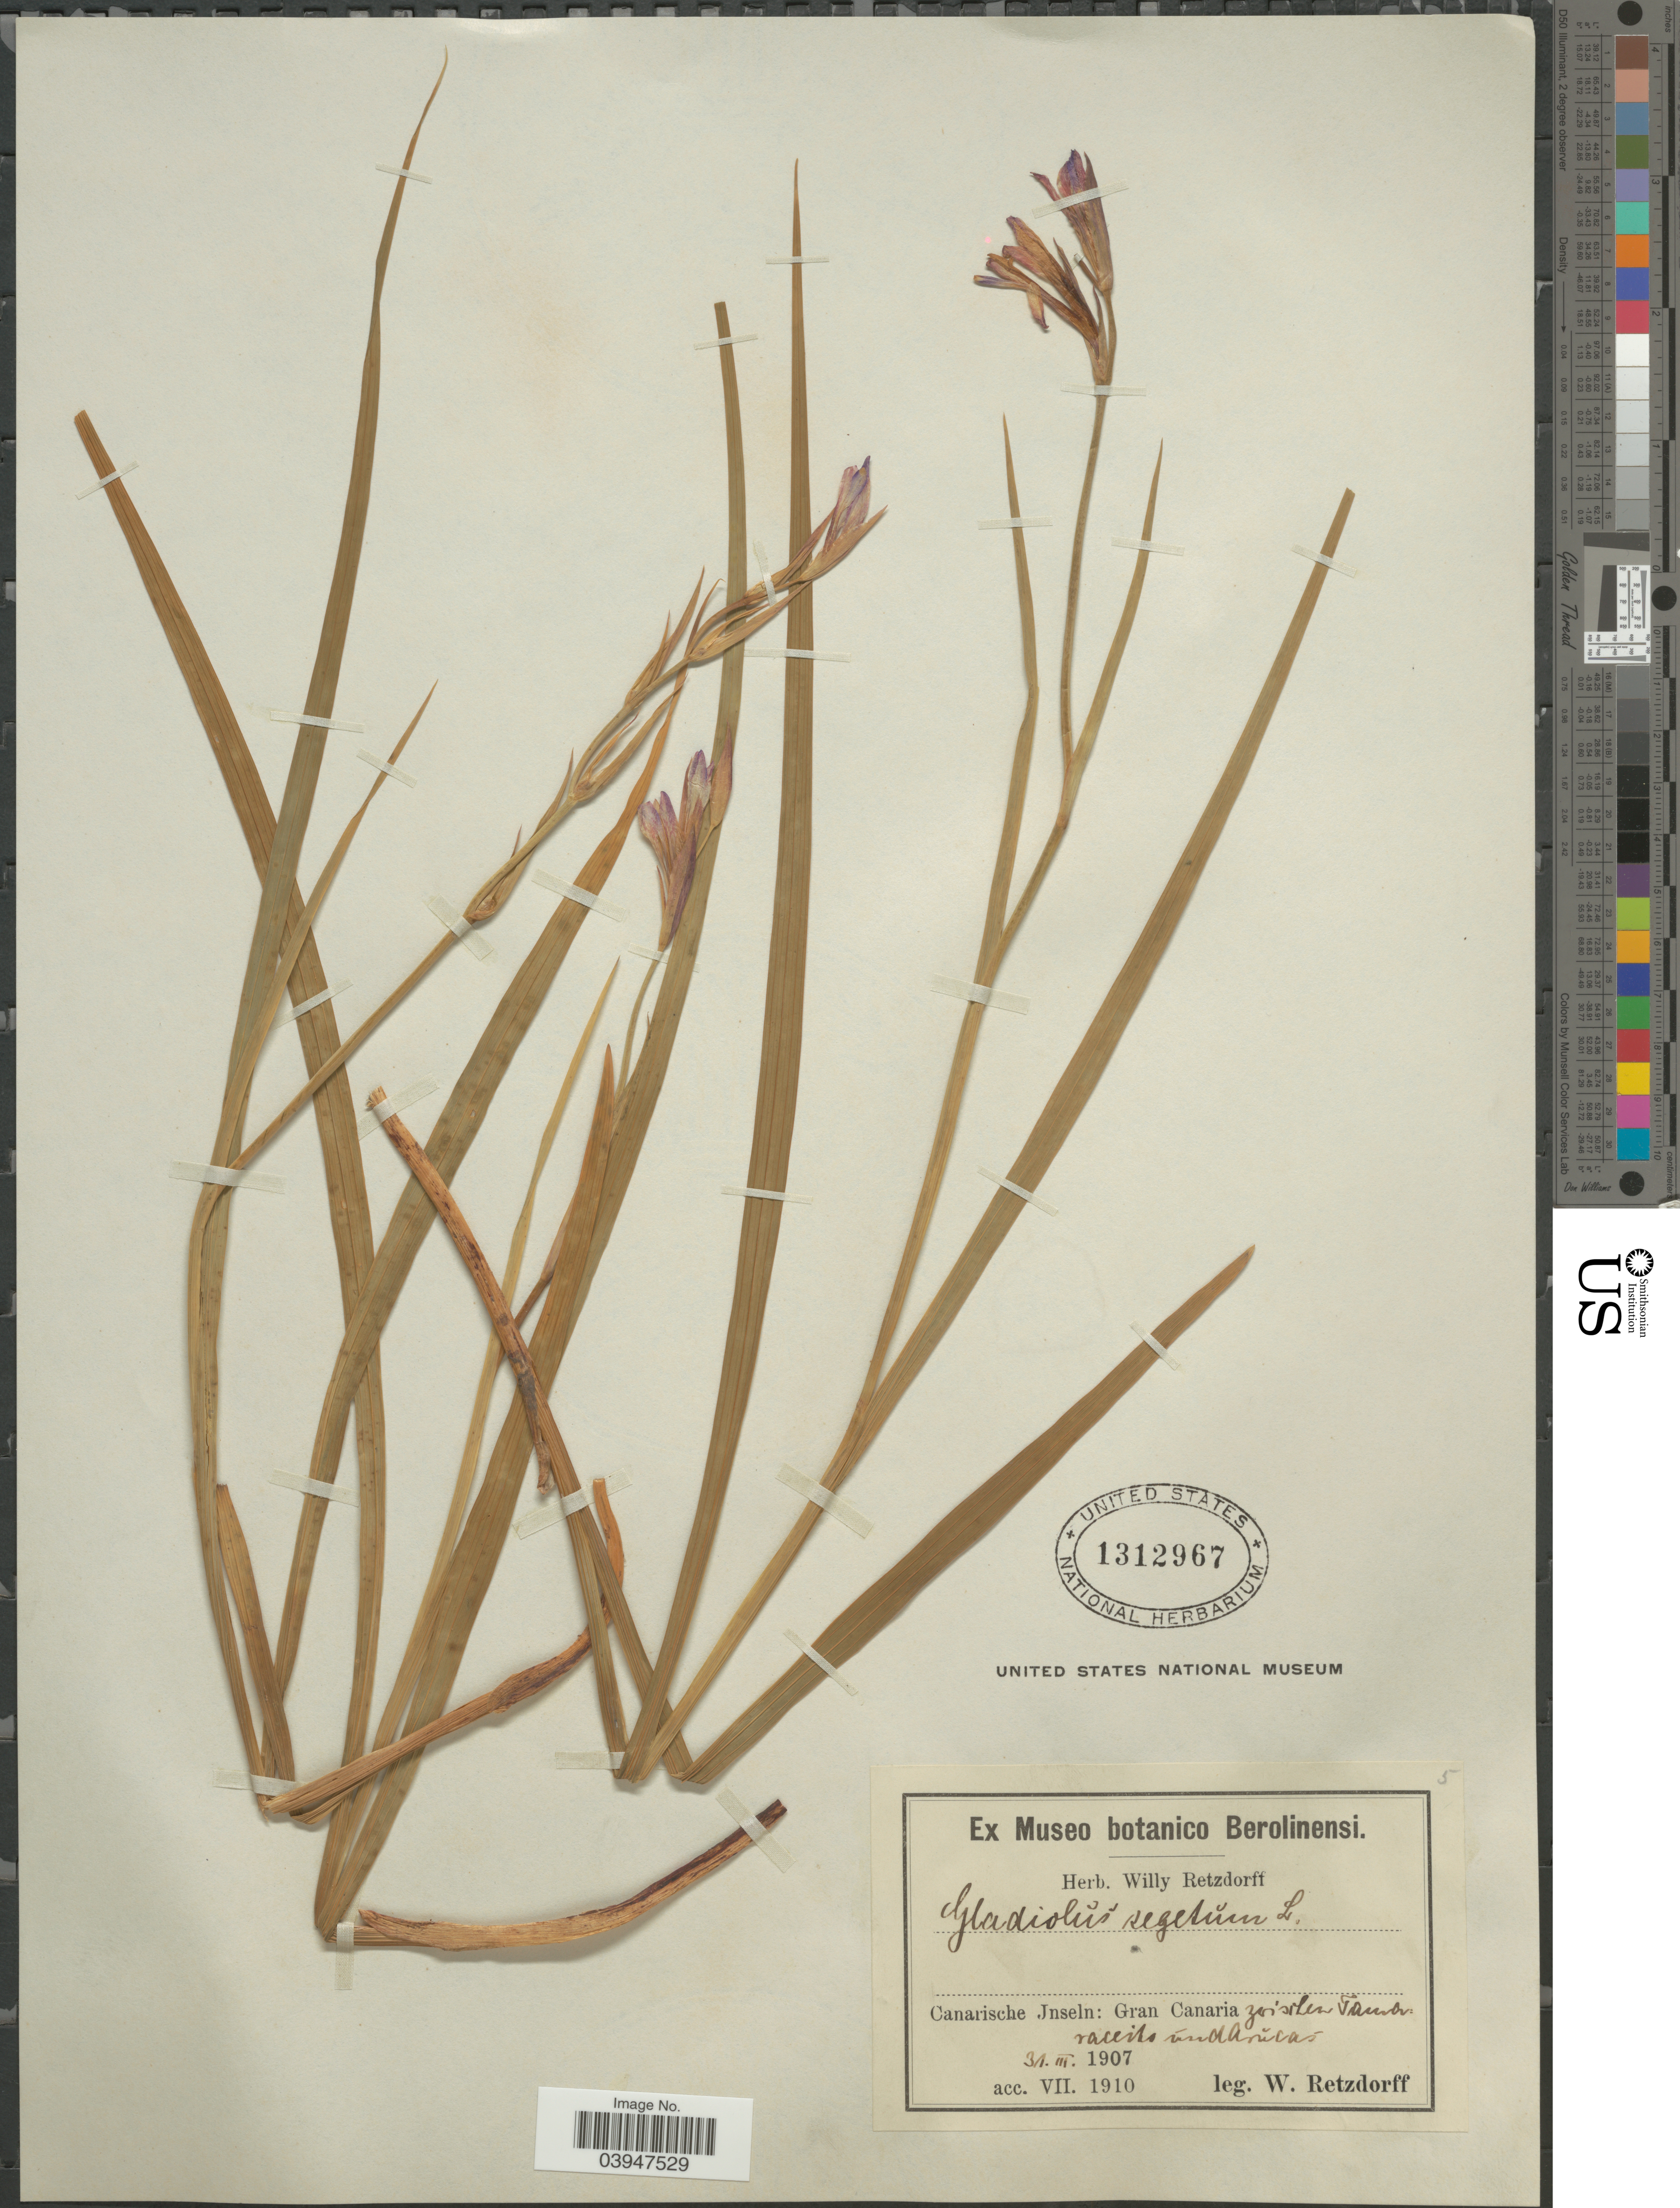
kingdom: Plantae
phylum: Tracheophyta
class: Liliopsida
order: Asparagales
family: Iridaceae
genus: Gladiolus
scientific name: Gladiolus segetum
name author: Ker Gawl.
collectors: W. Retzdorff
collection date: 1907-03-31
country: Spain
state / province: Canarias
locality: Canarische Jnseln: Gran Canaria, betweenTauro and Arucas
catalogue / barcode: US 1312967